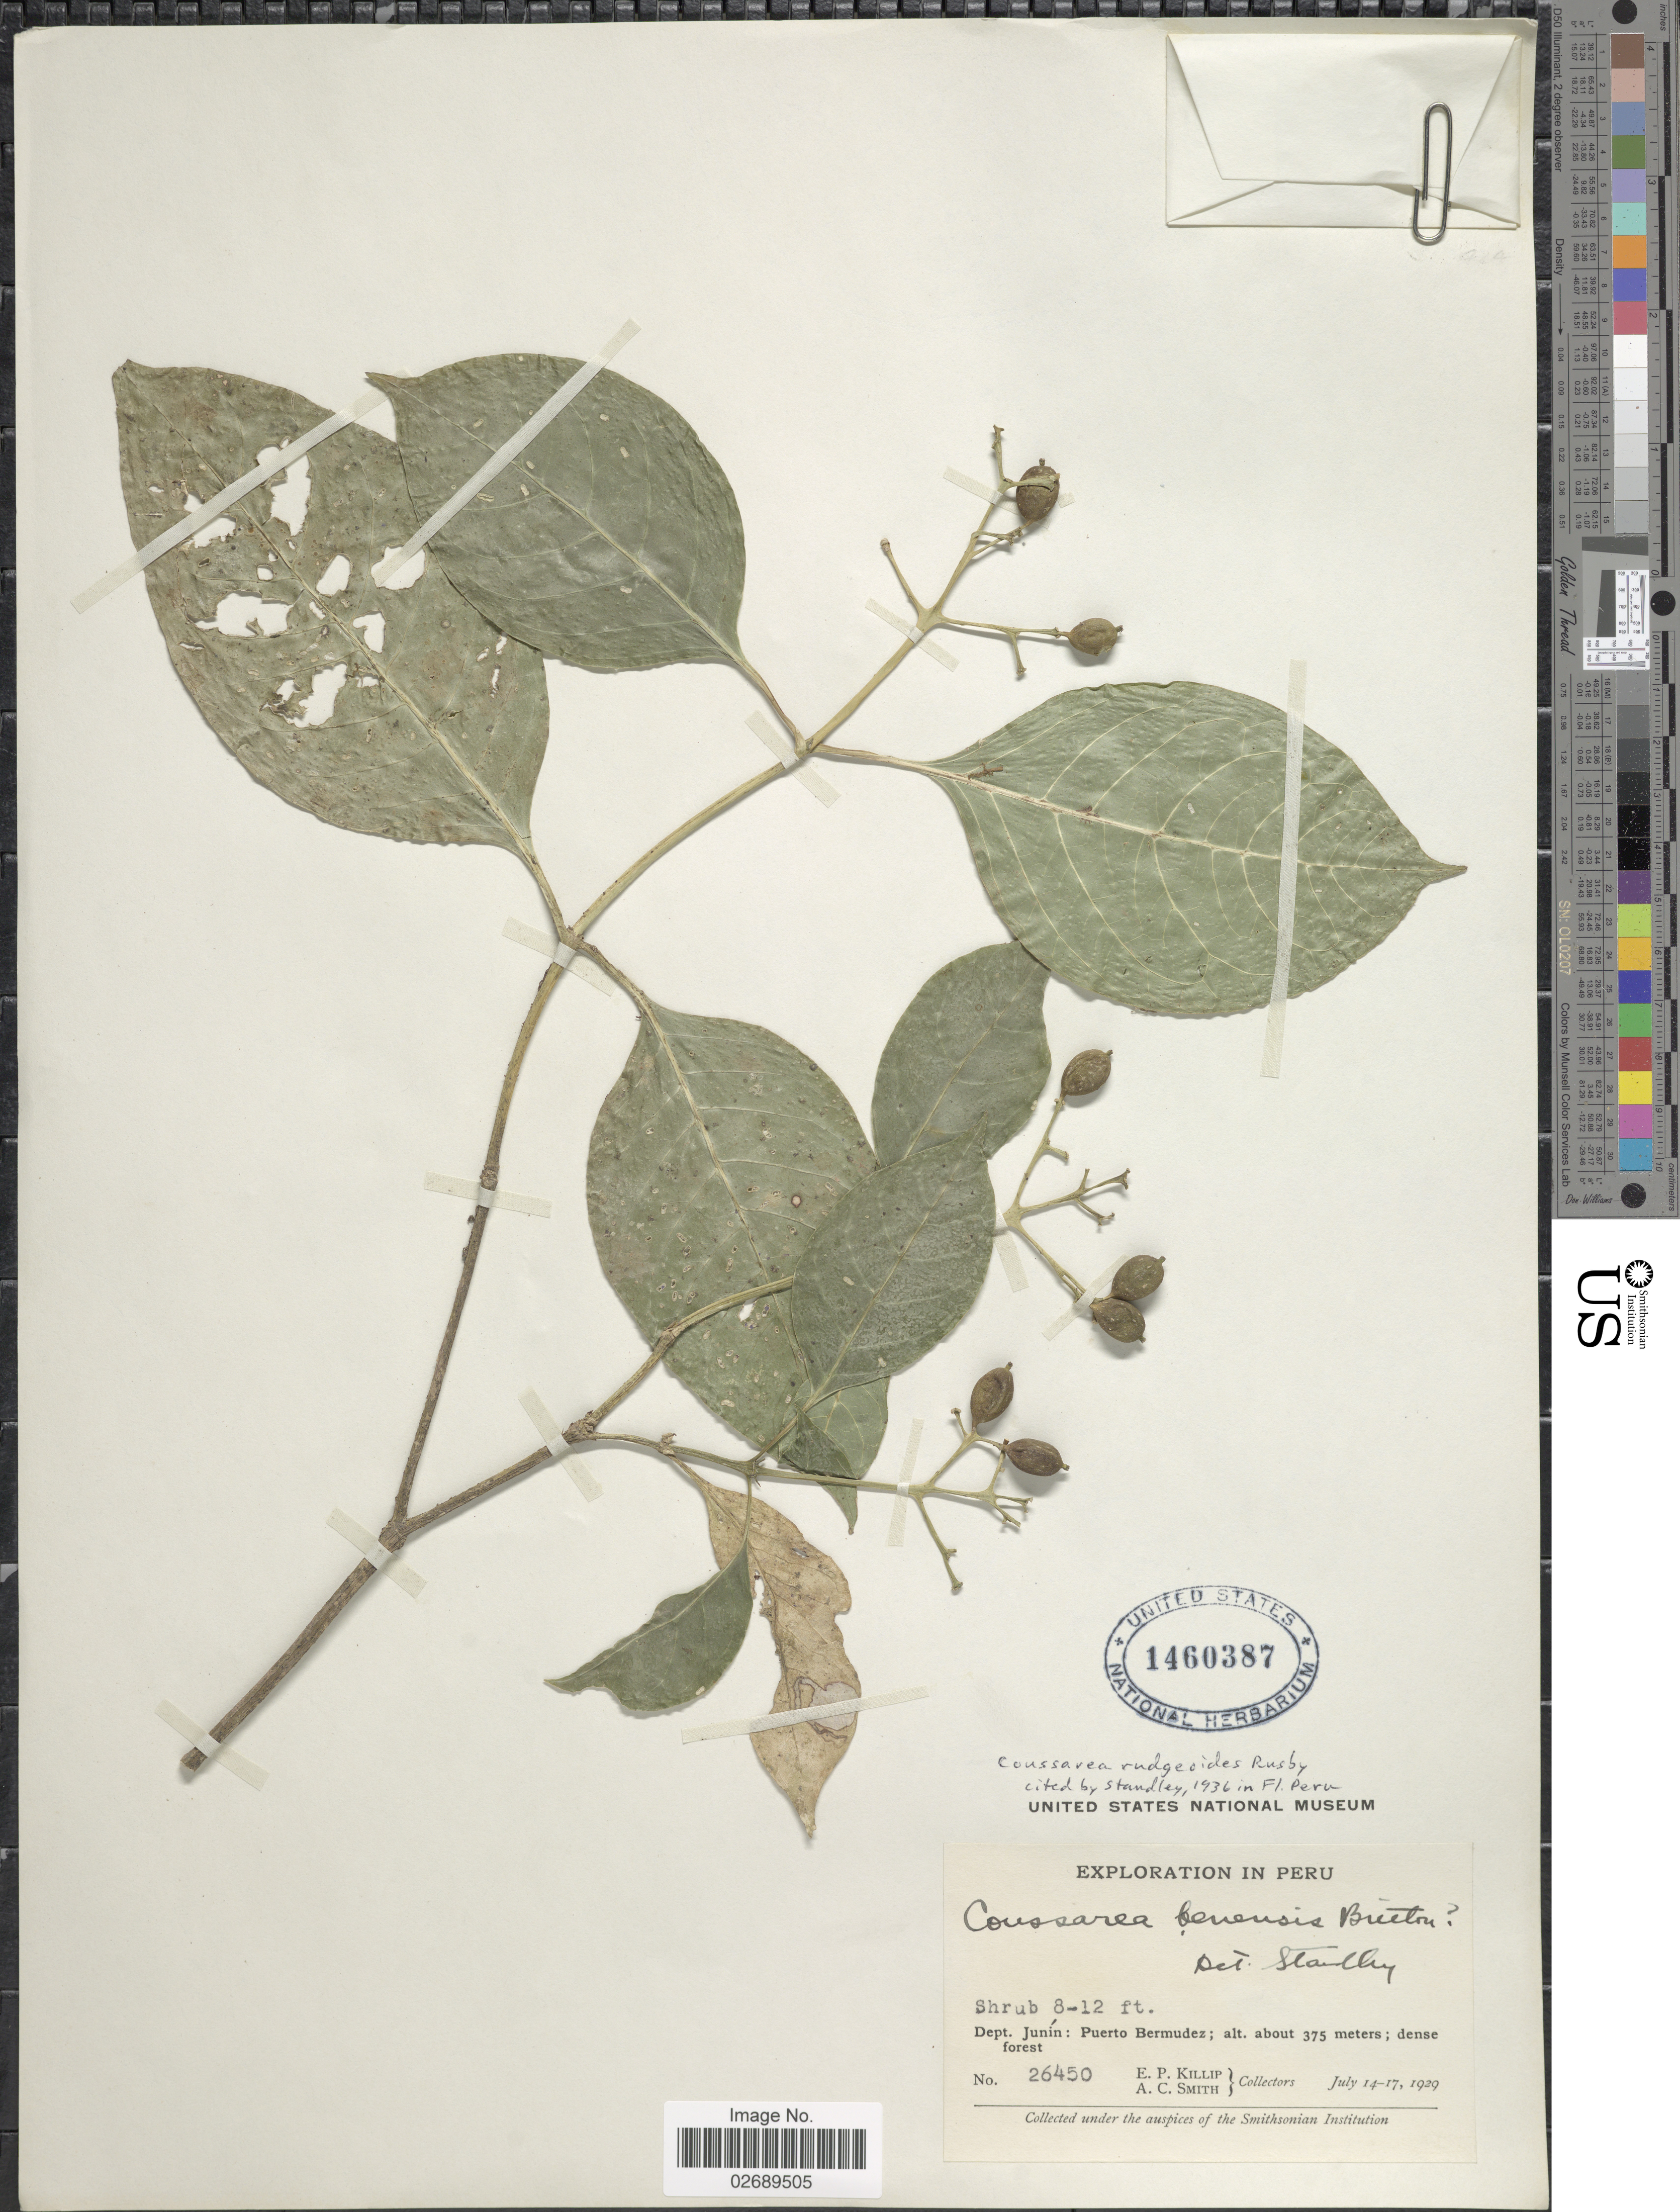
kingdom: Plantae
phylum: Tracheophyta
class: Magnoliopsida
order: Gentianales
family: Rubiaceae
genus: Coussarea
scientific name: Coussarea rudgeoides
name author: Rusby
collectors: E. P. Killip & A. C. Smith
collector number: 26450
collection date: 1929-07-14/1929-07-17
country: Peru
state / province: Junín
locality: Dept. Junín: Puerto Bermudez.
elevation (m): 375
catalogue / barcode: US 1460387